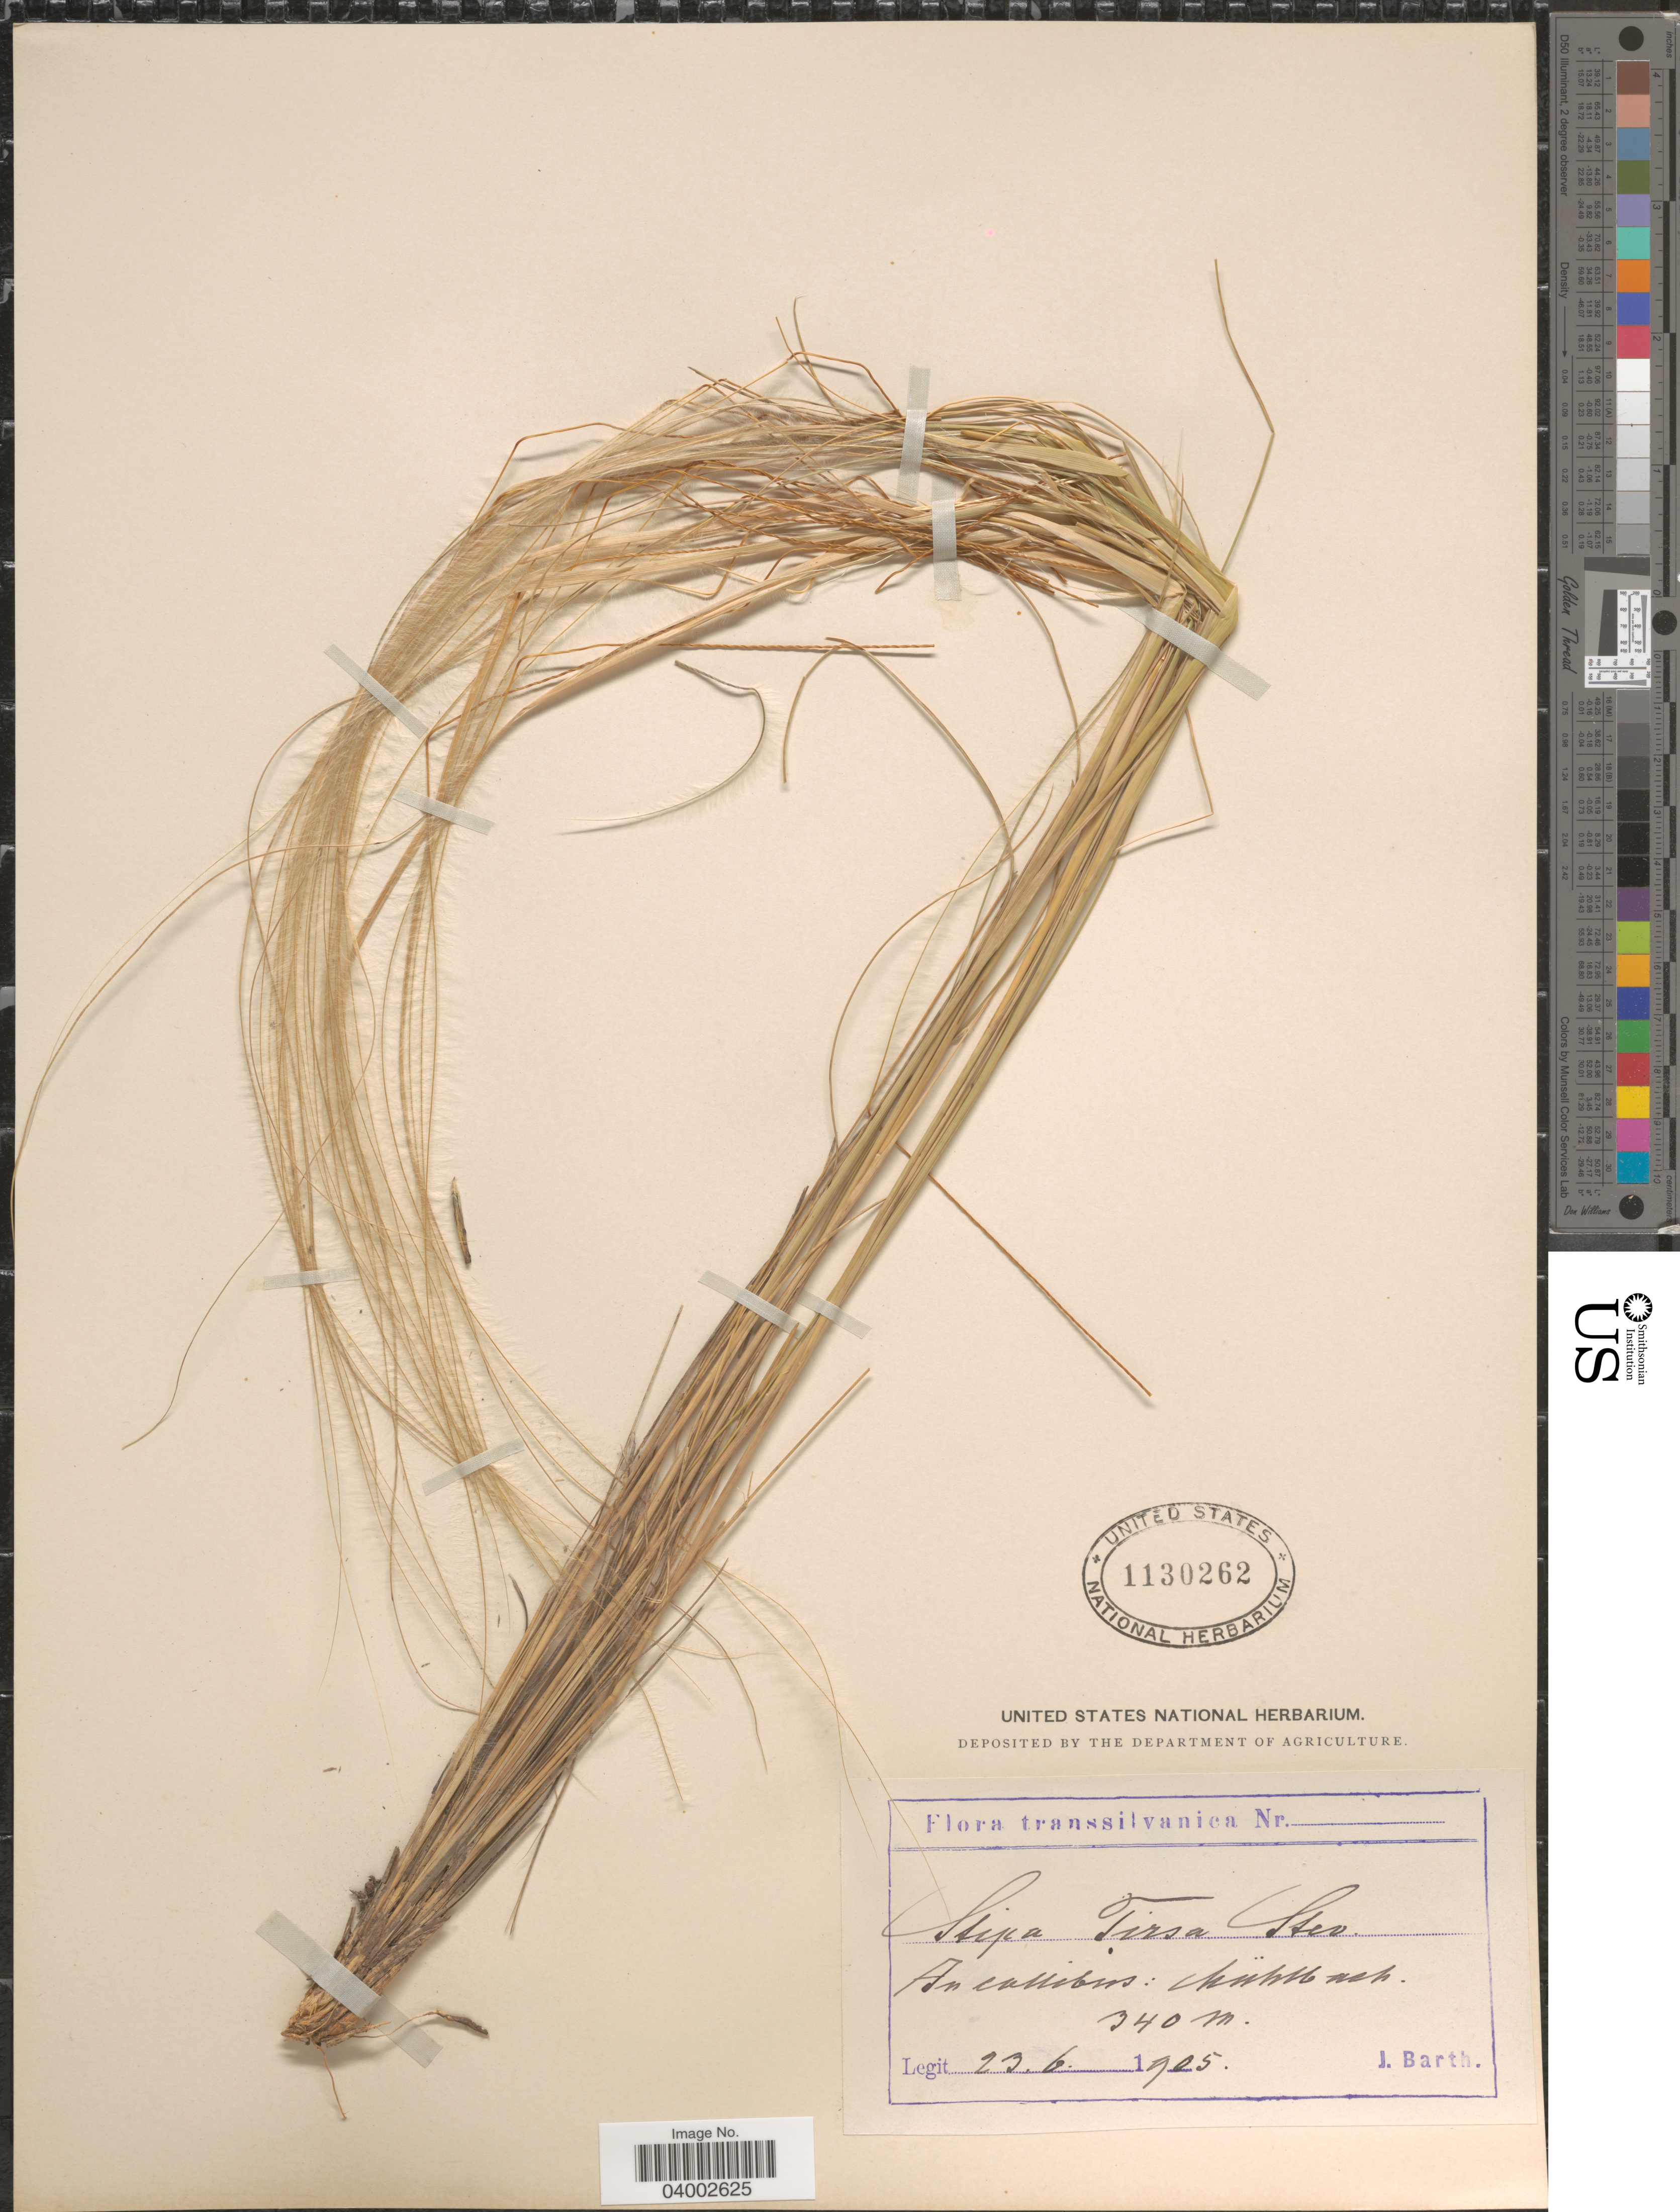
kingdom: Plantae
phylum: Tracheophyta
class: Liliopsida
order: Poales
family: Poaceae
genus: Stipa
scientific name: Stipa tirsa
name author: Steven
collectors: J. Barth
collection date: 1905-06-23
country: Romania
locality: Transsilvanica. In collibus: Chühlbach [interpreted].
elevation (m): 340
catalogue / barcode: US 1130262